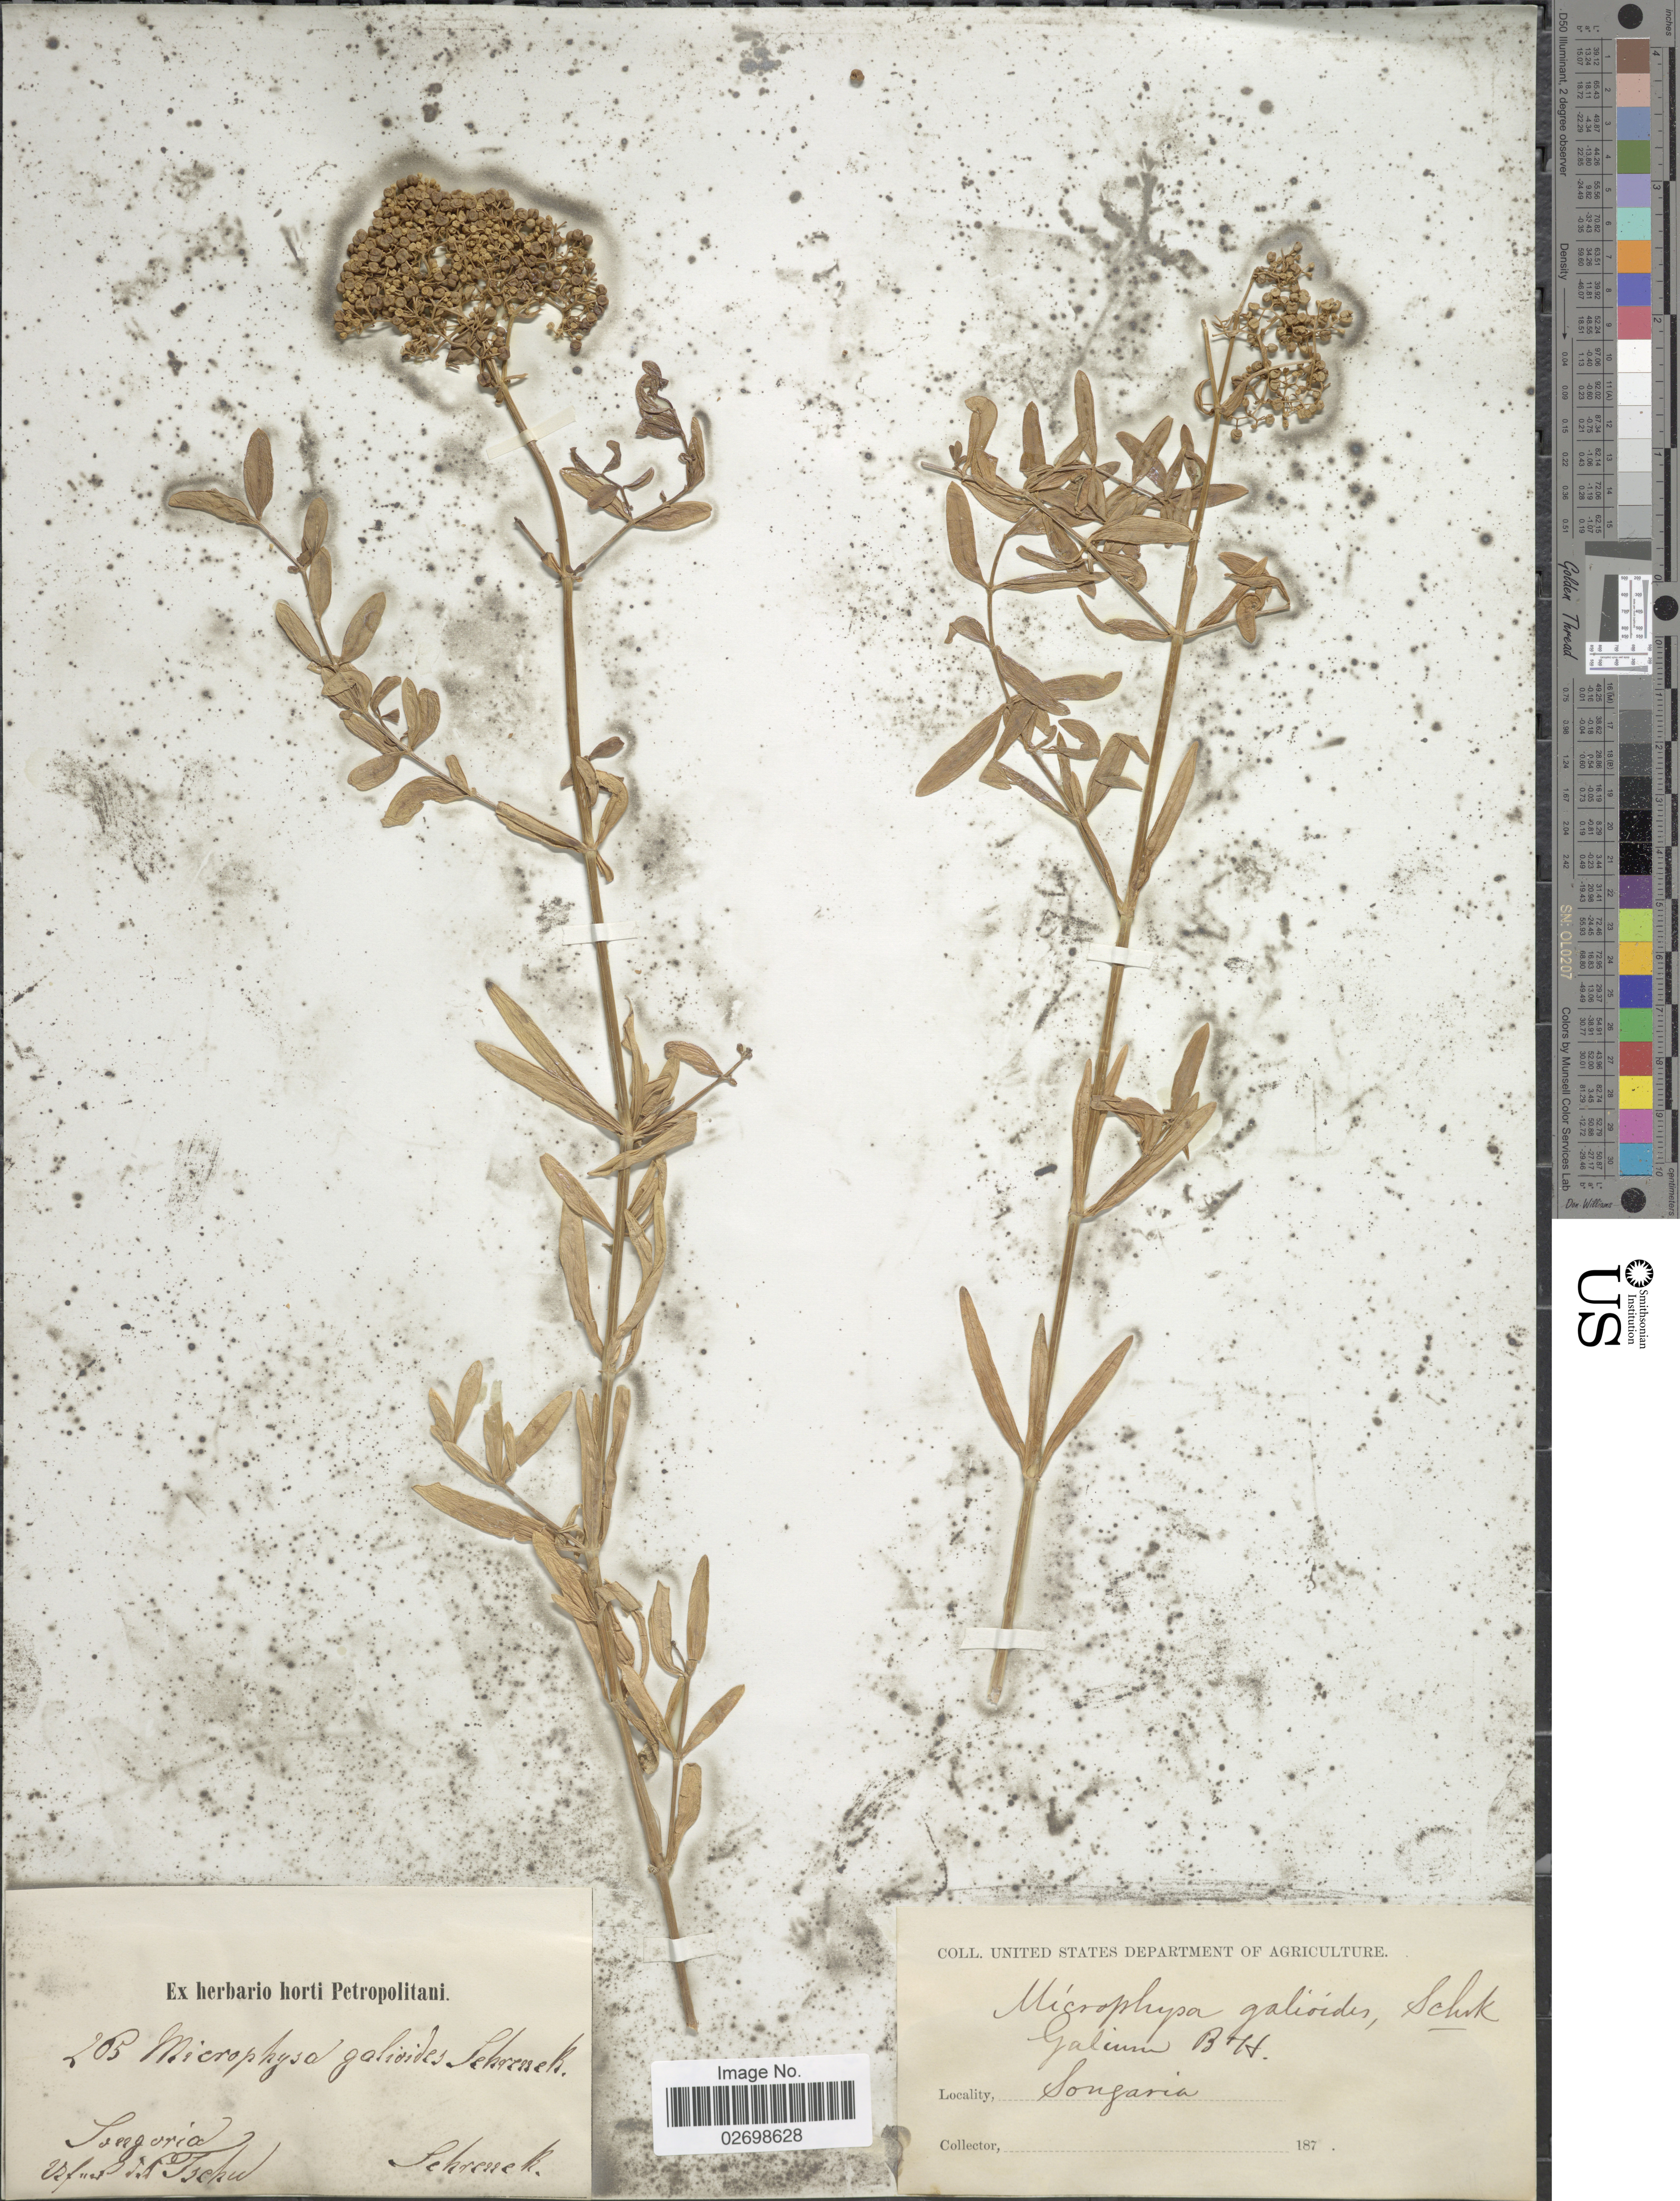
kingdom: Plantae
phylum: Tracheophyta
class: Magnoliopsida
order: Gentianales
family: Rubiaceae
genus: Galium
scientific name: Galium galioides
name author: (M. Bieb.) Soó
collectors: -- Schrenck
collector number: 205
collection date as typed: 187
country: China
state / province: Gansu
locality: Songaria